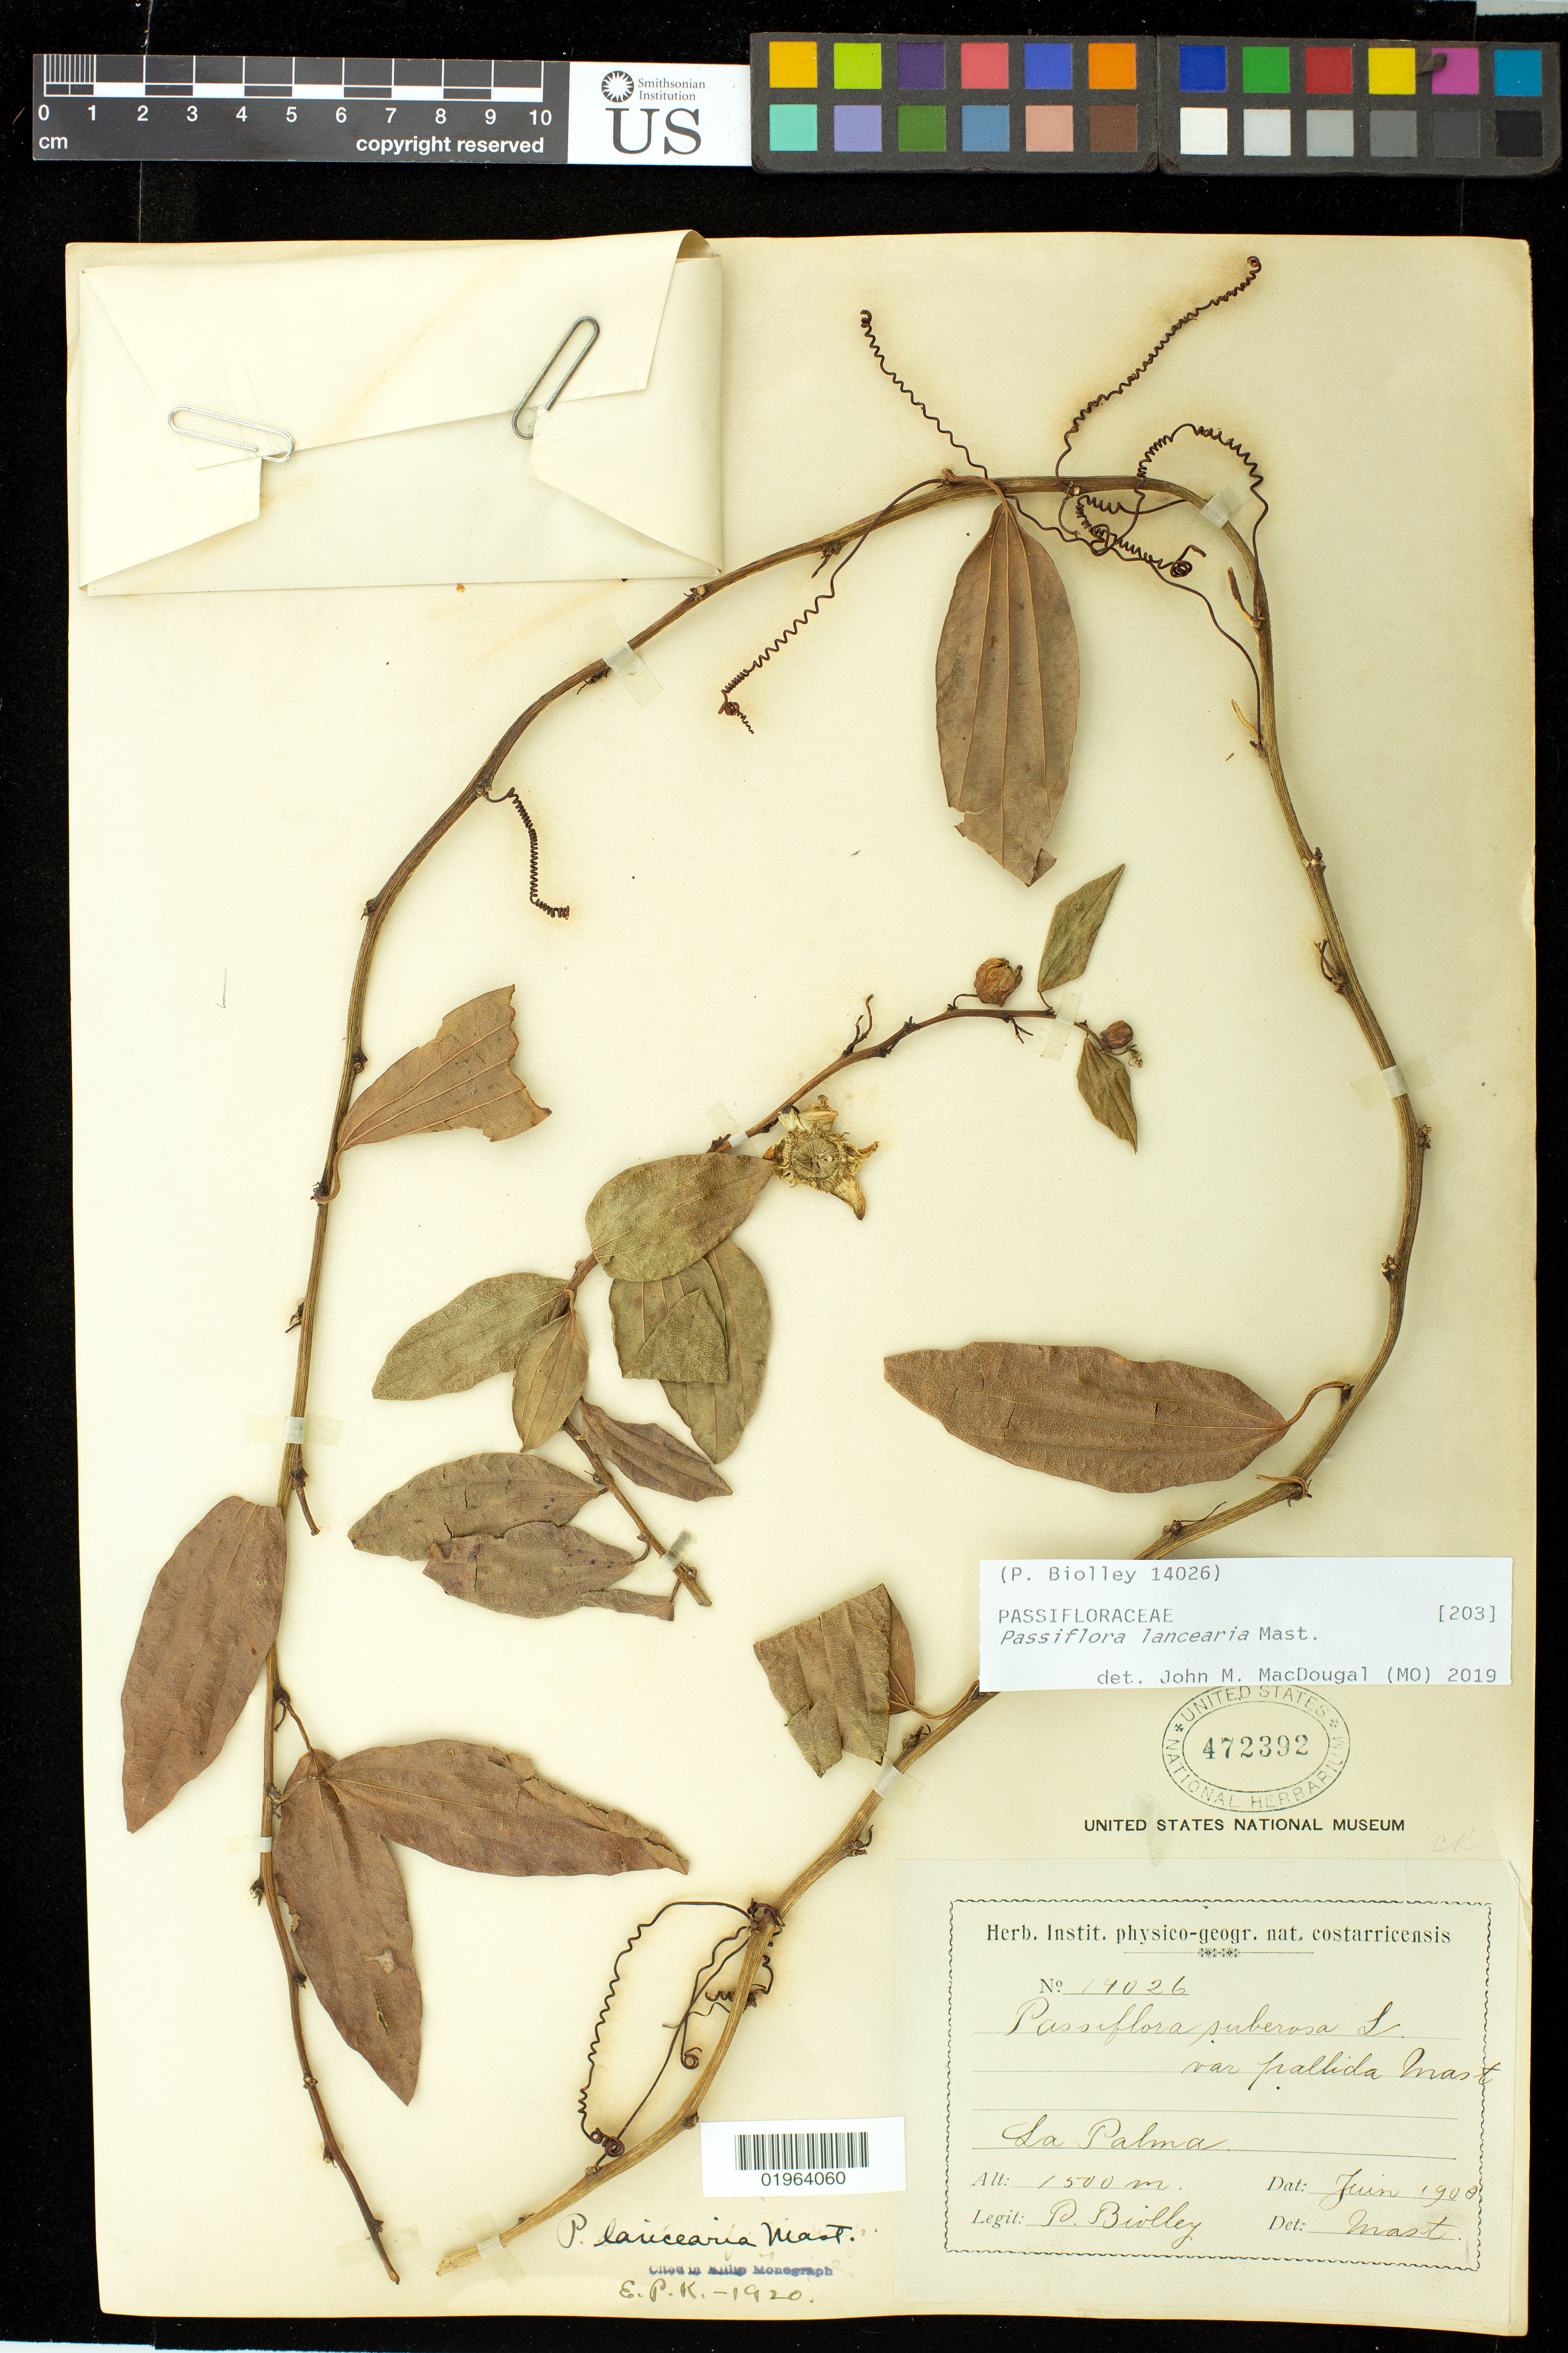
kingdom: Plantae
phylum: Tracheophyta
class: Magnoliopsida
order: Malpighiales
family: Passifloraceae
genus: Passiflora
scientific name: Passiflora lancearia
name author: Mast.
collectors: P. Biolley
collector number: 14026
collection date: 1900-06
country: Costa Rica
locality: La Palma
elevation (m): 1500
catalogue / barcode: US 472392